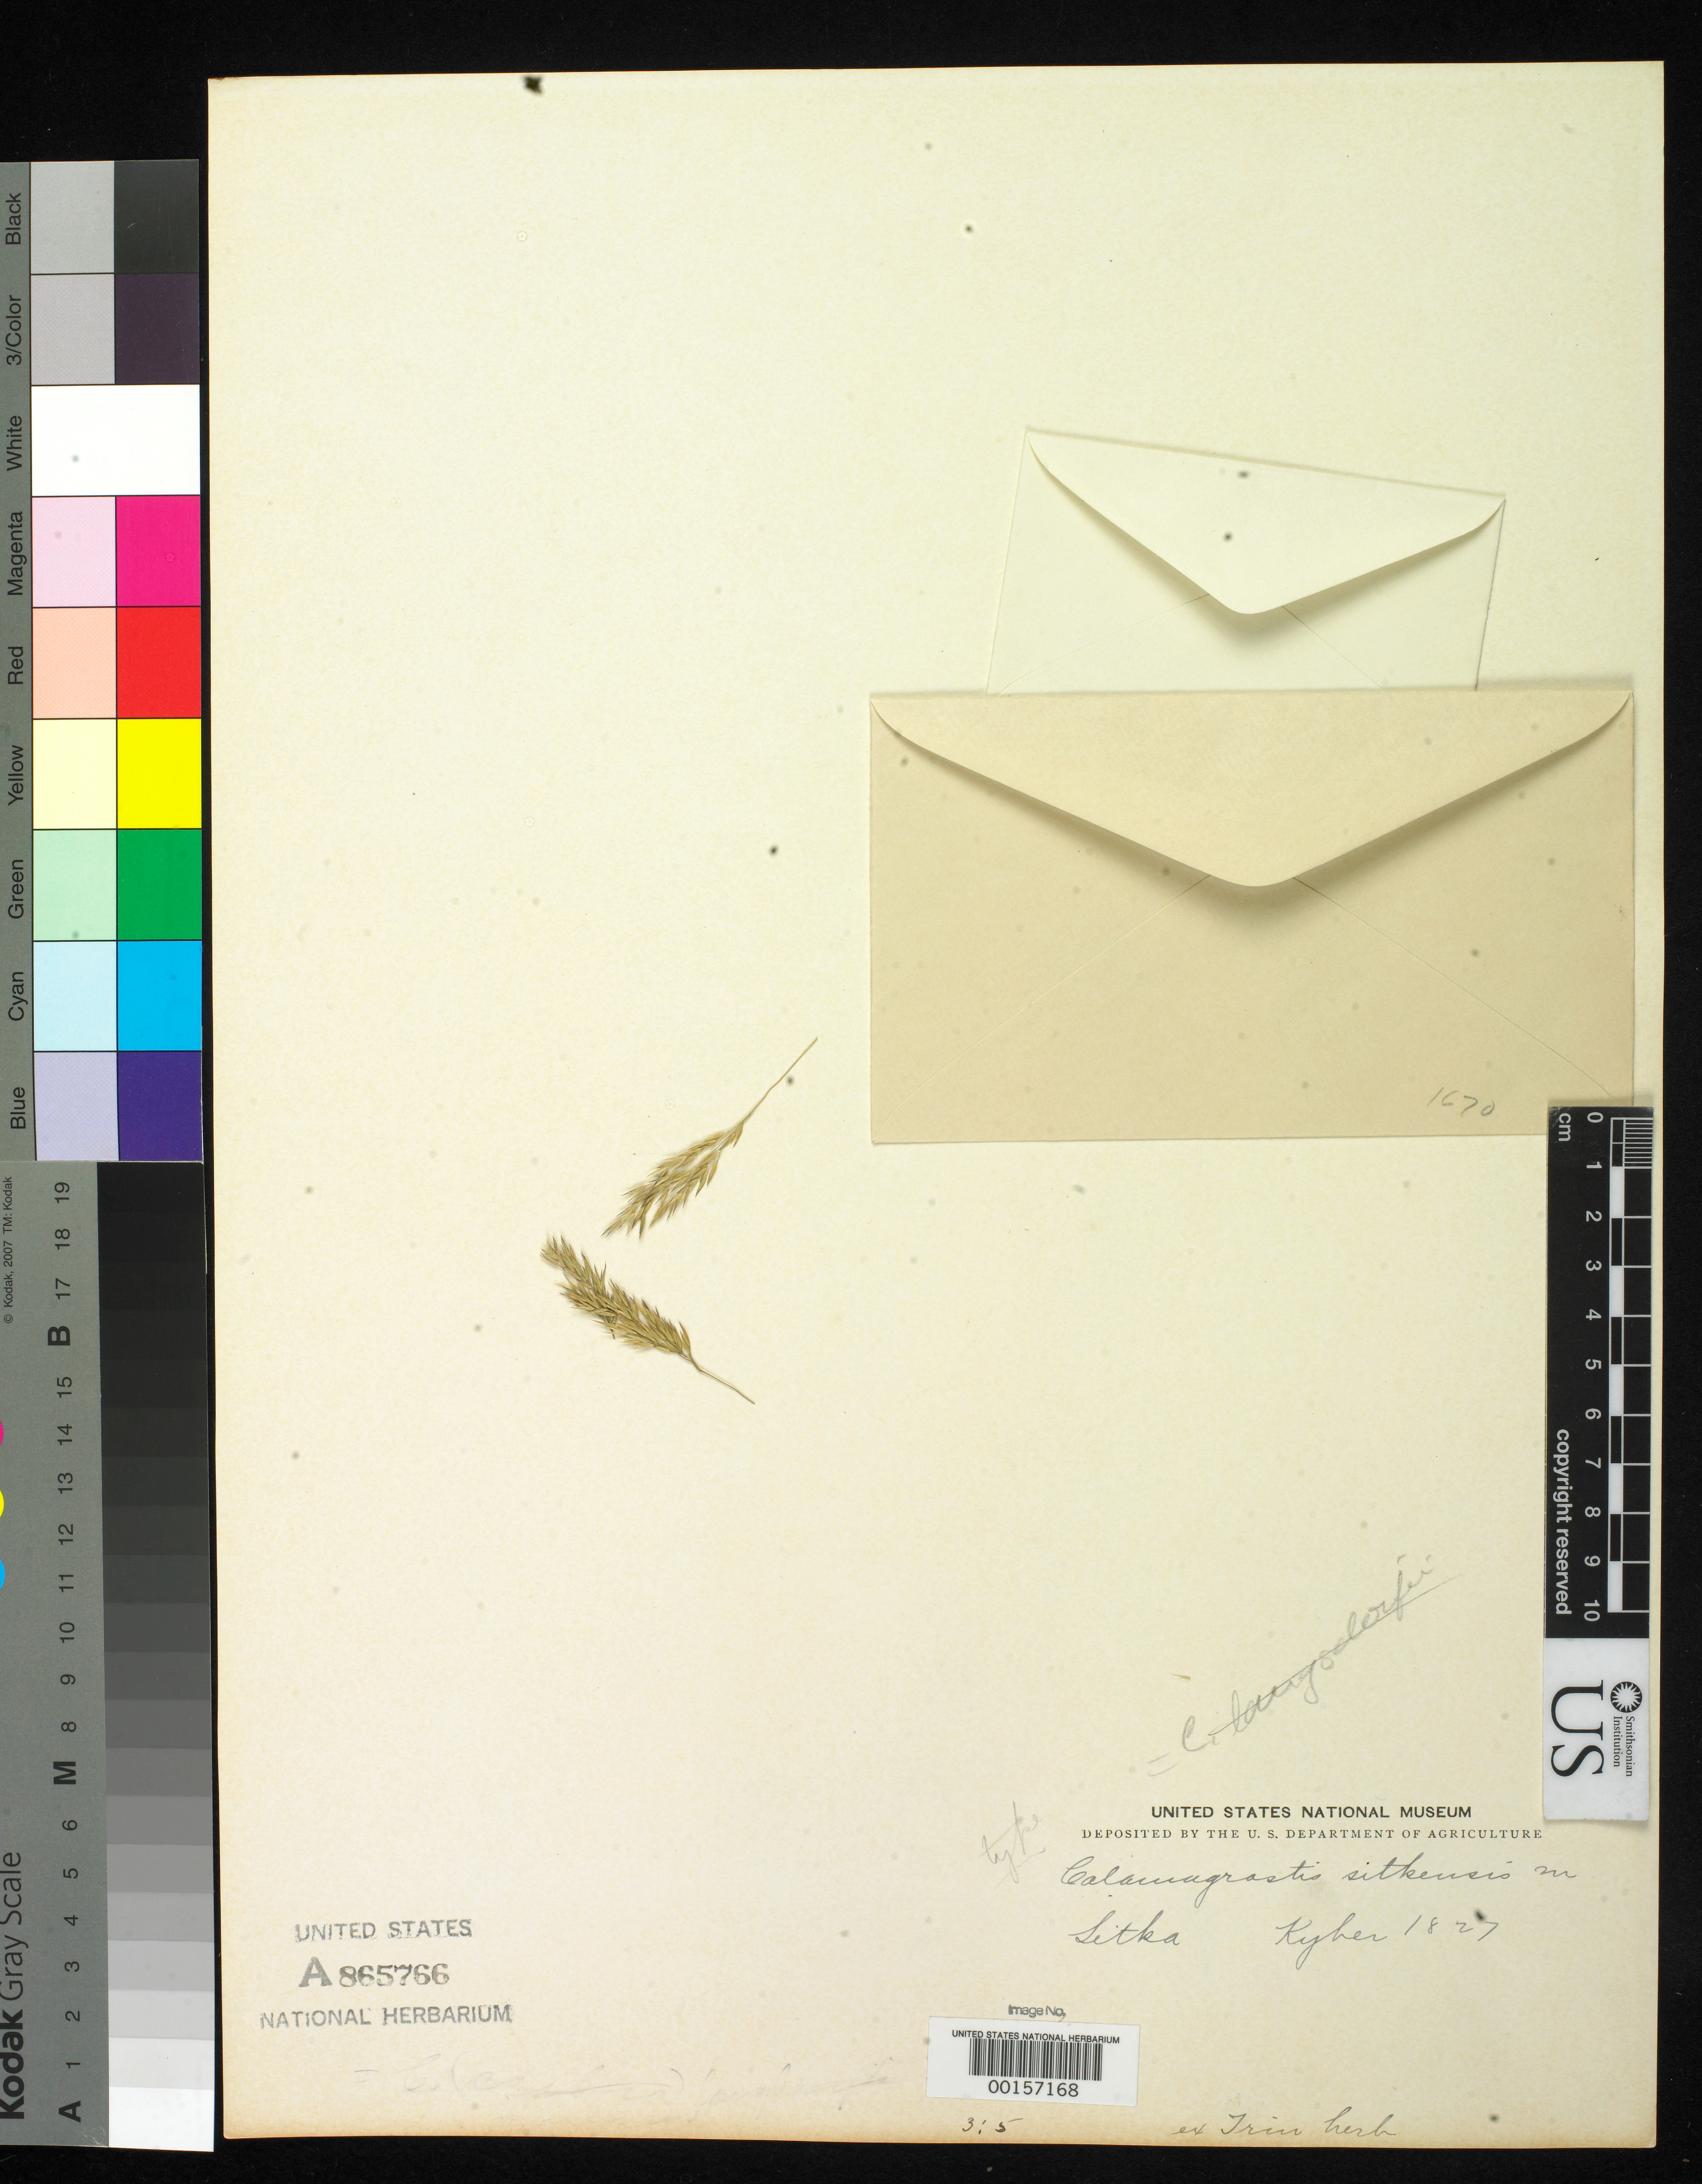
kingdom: Plantae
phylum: Tracheophyta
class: Liliopsida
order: Poales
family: Poaceae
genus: Calamagrostis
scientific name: Calamagrostis sitkensis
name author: Trin. ex Ledeb.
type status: Type Fragment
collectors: -. Kyher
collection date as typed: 1827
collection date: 1827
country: United States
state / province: Alaska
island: Sitka Island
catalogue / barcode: US 865766A